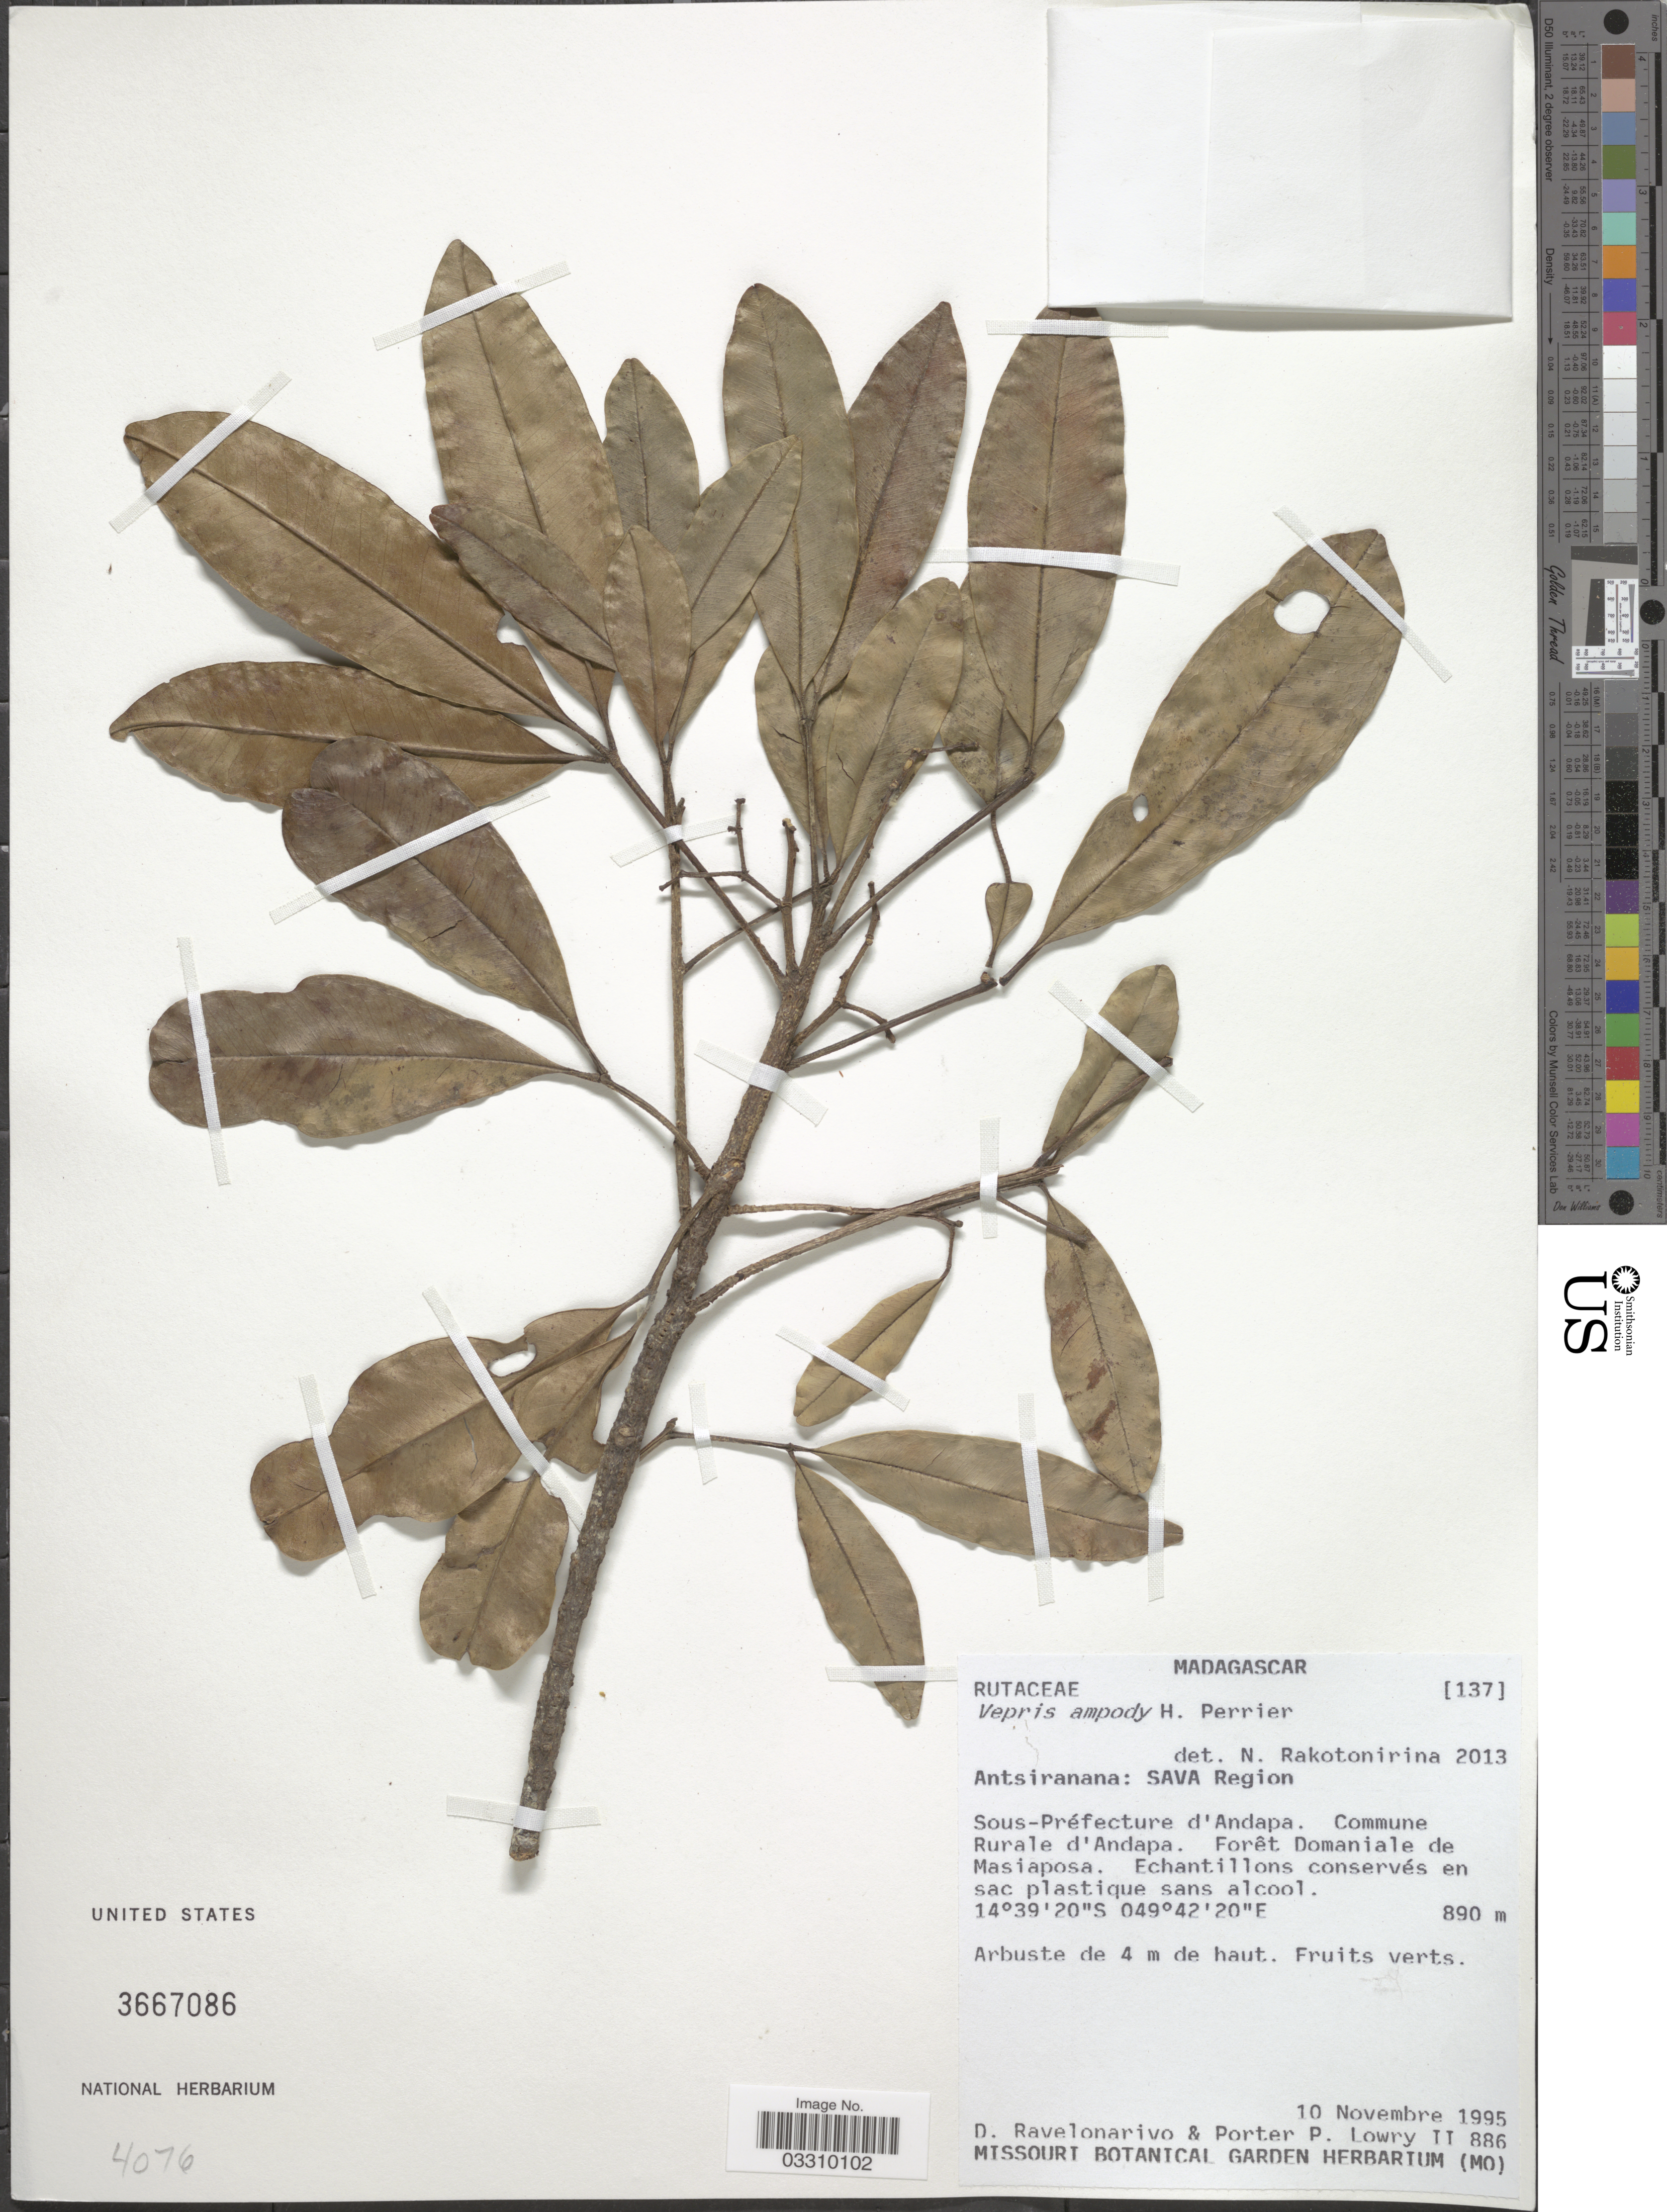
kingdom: Plantae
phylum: Tracheophyta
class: Magnoliopsida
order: Sapindales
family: Rutaceae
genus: Vepris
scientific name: Vepris ampody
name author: H. Perrier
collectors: D. Ravelonarivo & P. Lowry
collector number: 886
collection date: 1995-11-10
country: Madagascar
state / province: Sava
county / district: Andapa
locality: SAVA Region. Sous-Préfecture d'Andapa. Commune Rurale d'Andapa. Forêt Domaniale de Masiaposa.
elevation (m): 890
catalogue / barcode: US 3667086